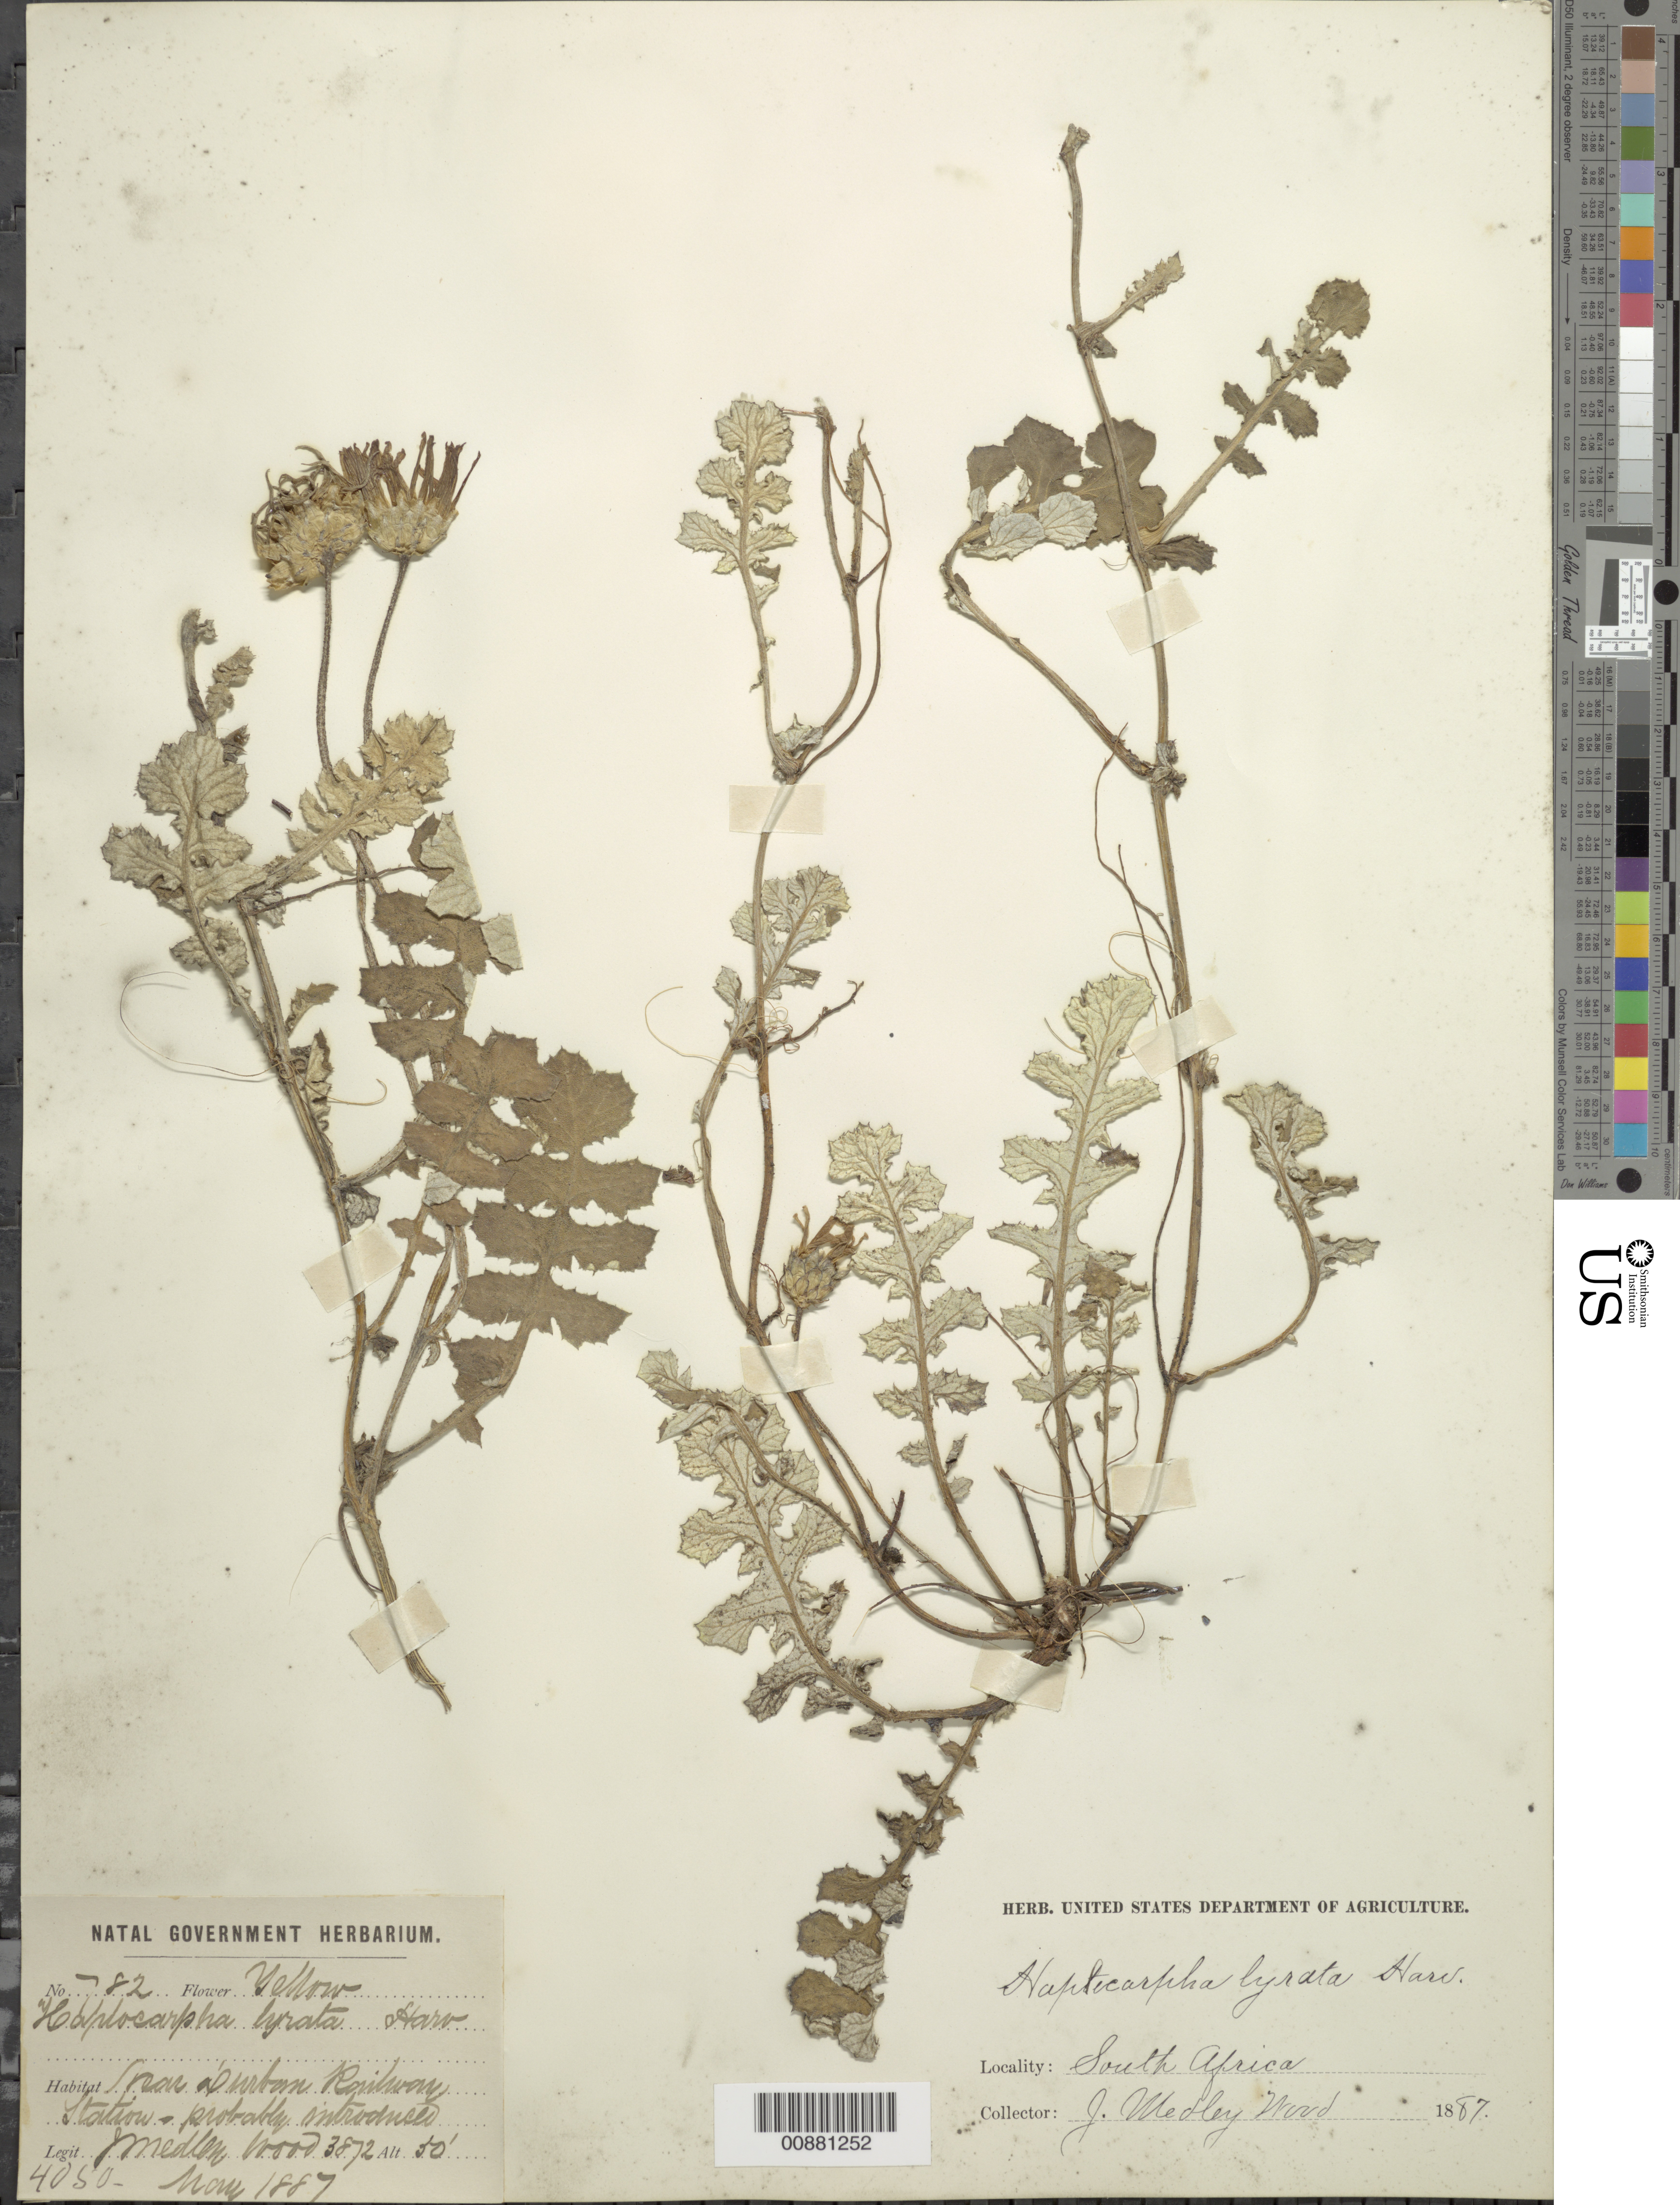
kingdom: Plantae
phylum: Tracheophyta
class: Magnoliopsida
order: Asterales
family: Asteraceae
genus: Haplocarpha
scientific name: Haplocarpha lyrata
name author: Harv.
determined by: Wood, Medley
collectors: J. Medley Wood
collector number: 782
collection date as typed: May 1887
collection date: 1887-05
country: South Africa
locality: Frear Durban (?) Railway Station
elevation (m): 15